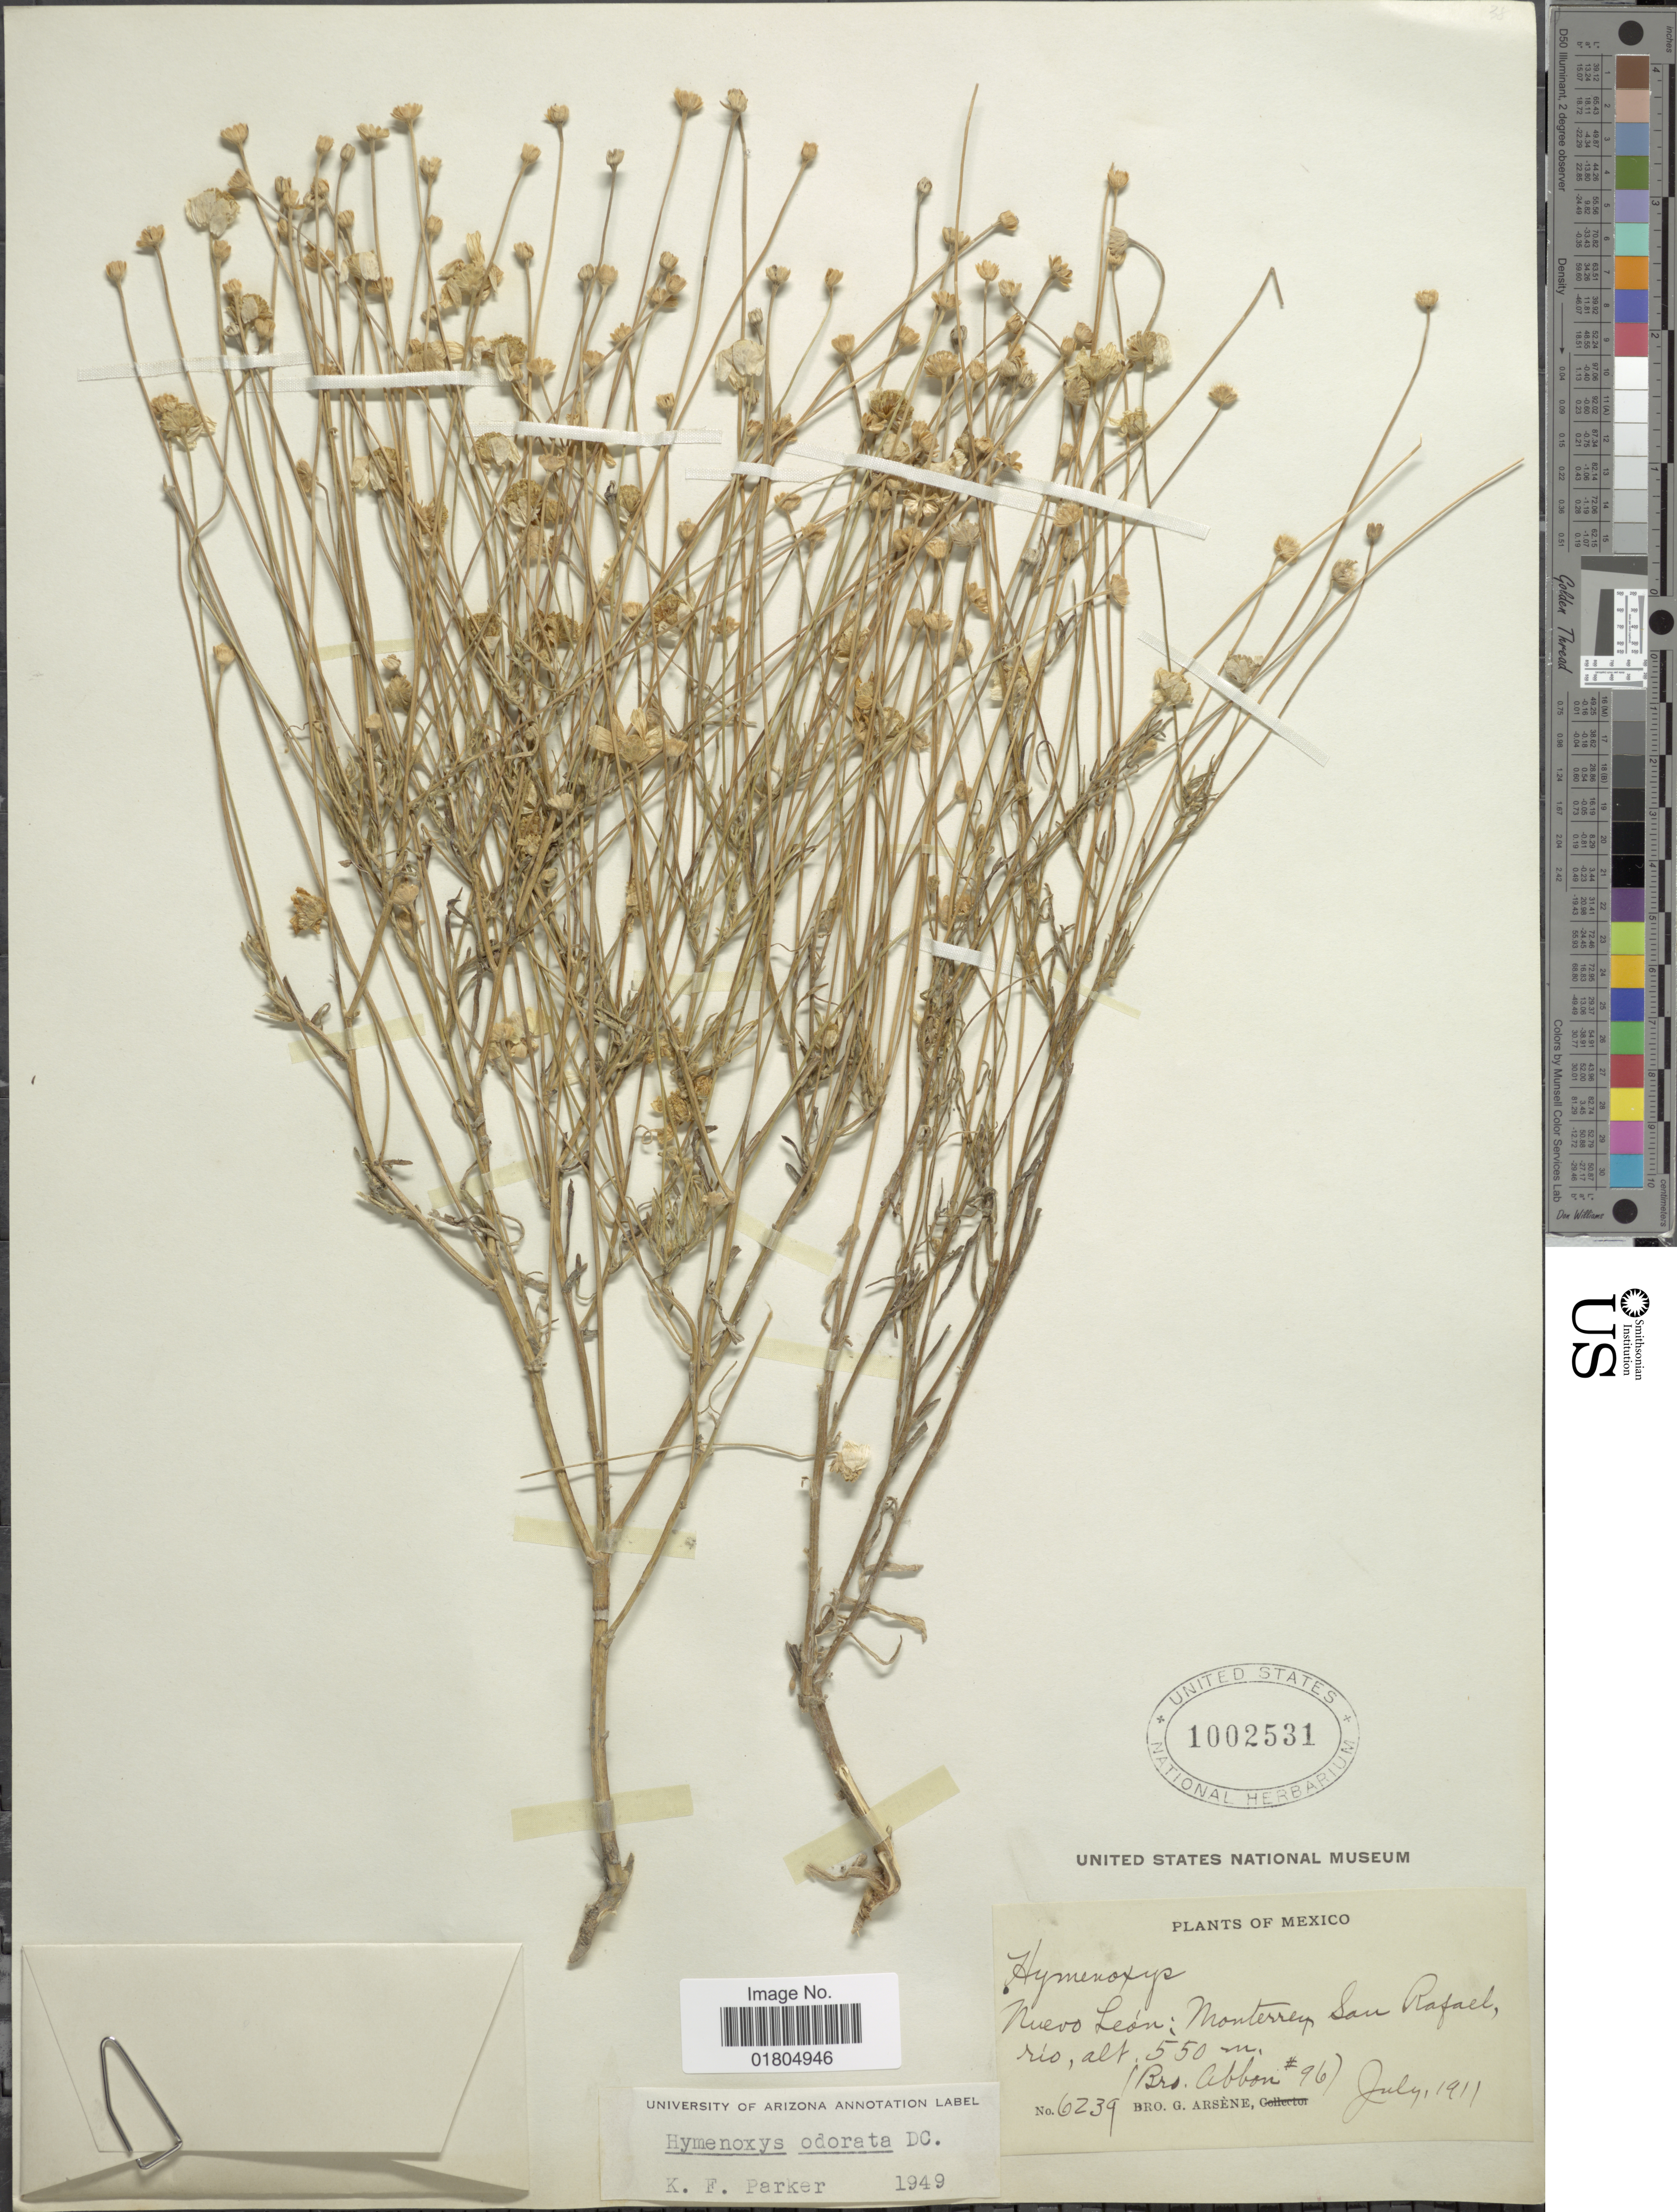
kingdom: Plantae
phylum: Tracheophyta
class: Magnoliopsida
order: Asterales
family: Asteraceae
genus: Hymenoxys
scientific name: Hymenoxys odorata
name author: DC.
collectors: Bro. Abbon & Bro. G. Arsène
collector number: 96/6239*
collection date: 1911-07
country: Mexico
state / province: Nuevo León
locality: Monterrey, San Rafael, río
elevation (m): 550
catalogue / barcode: US 1002531